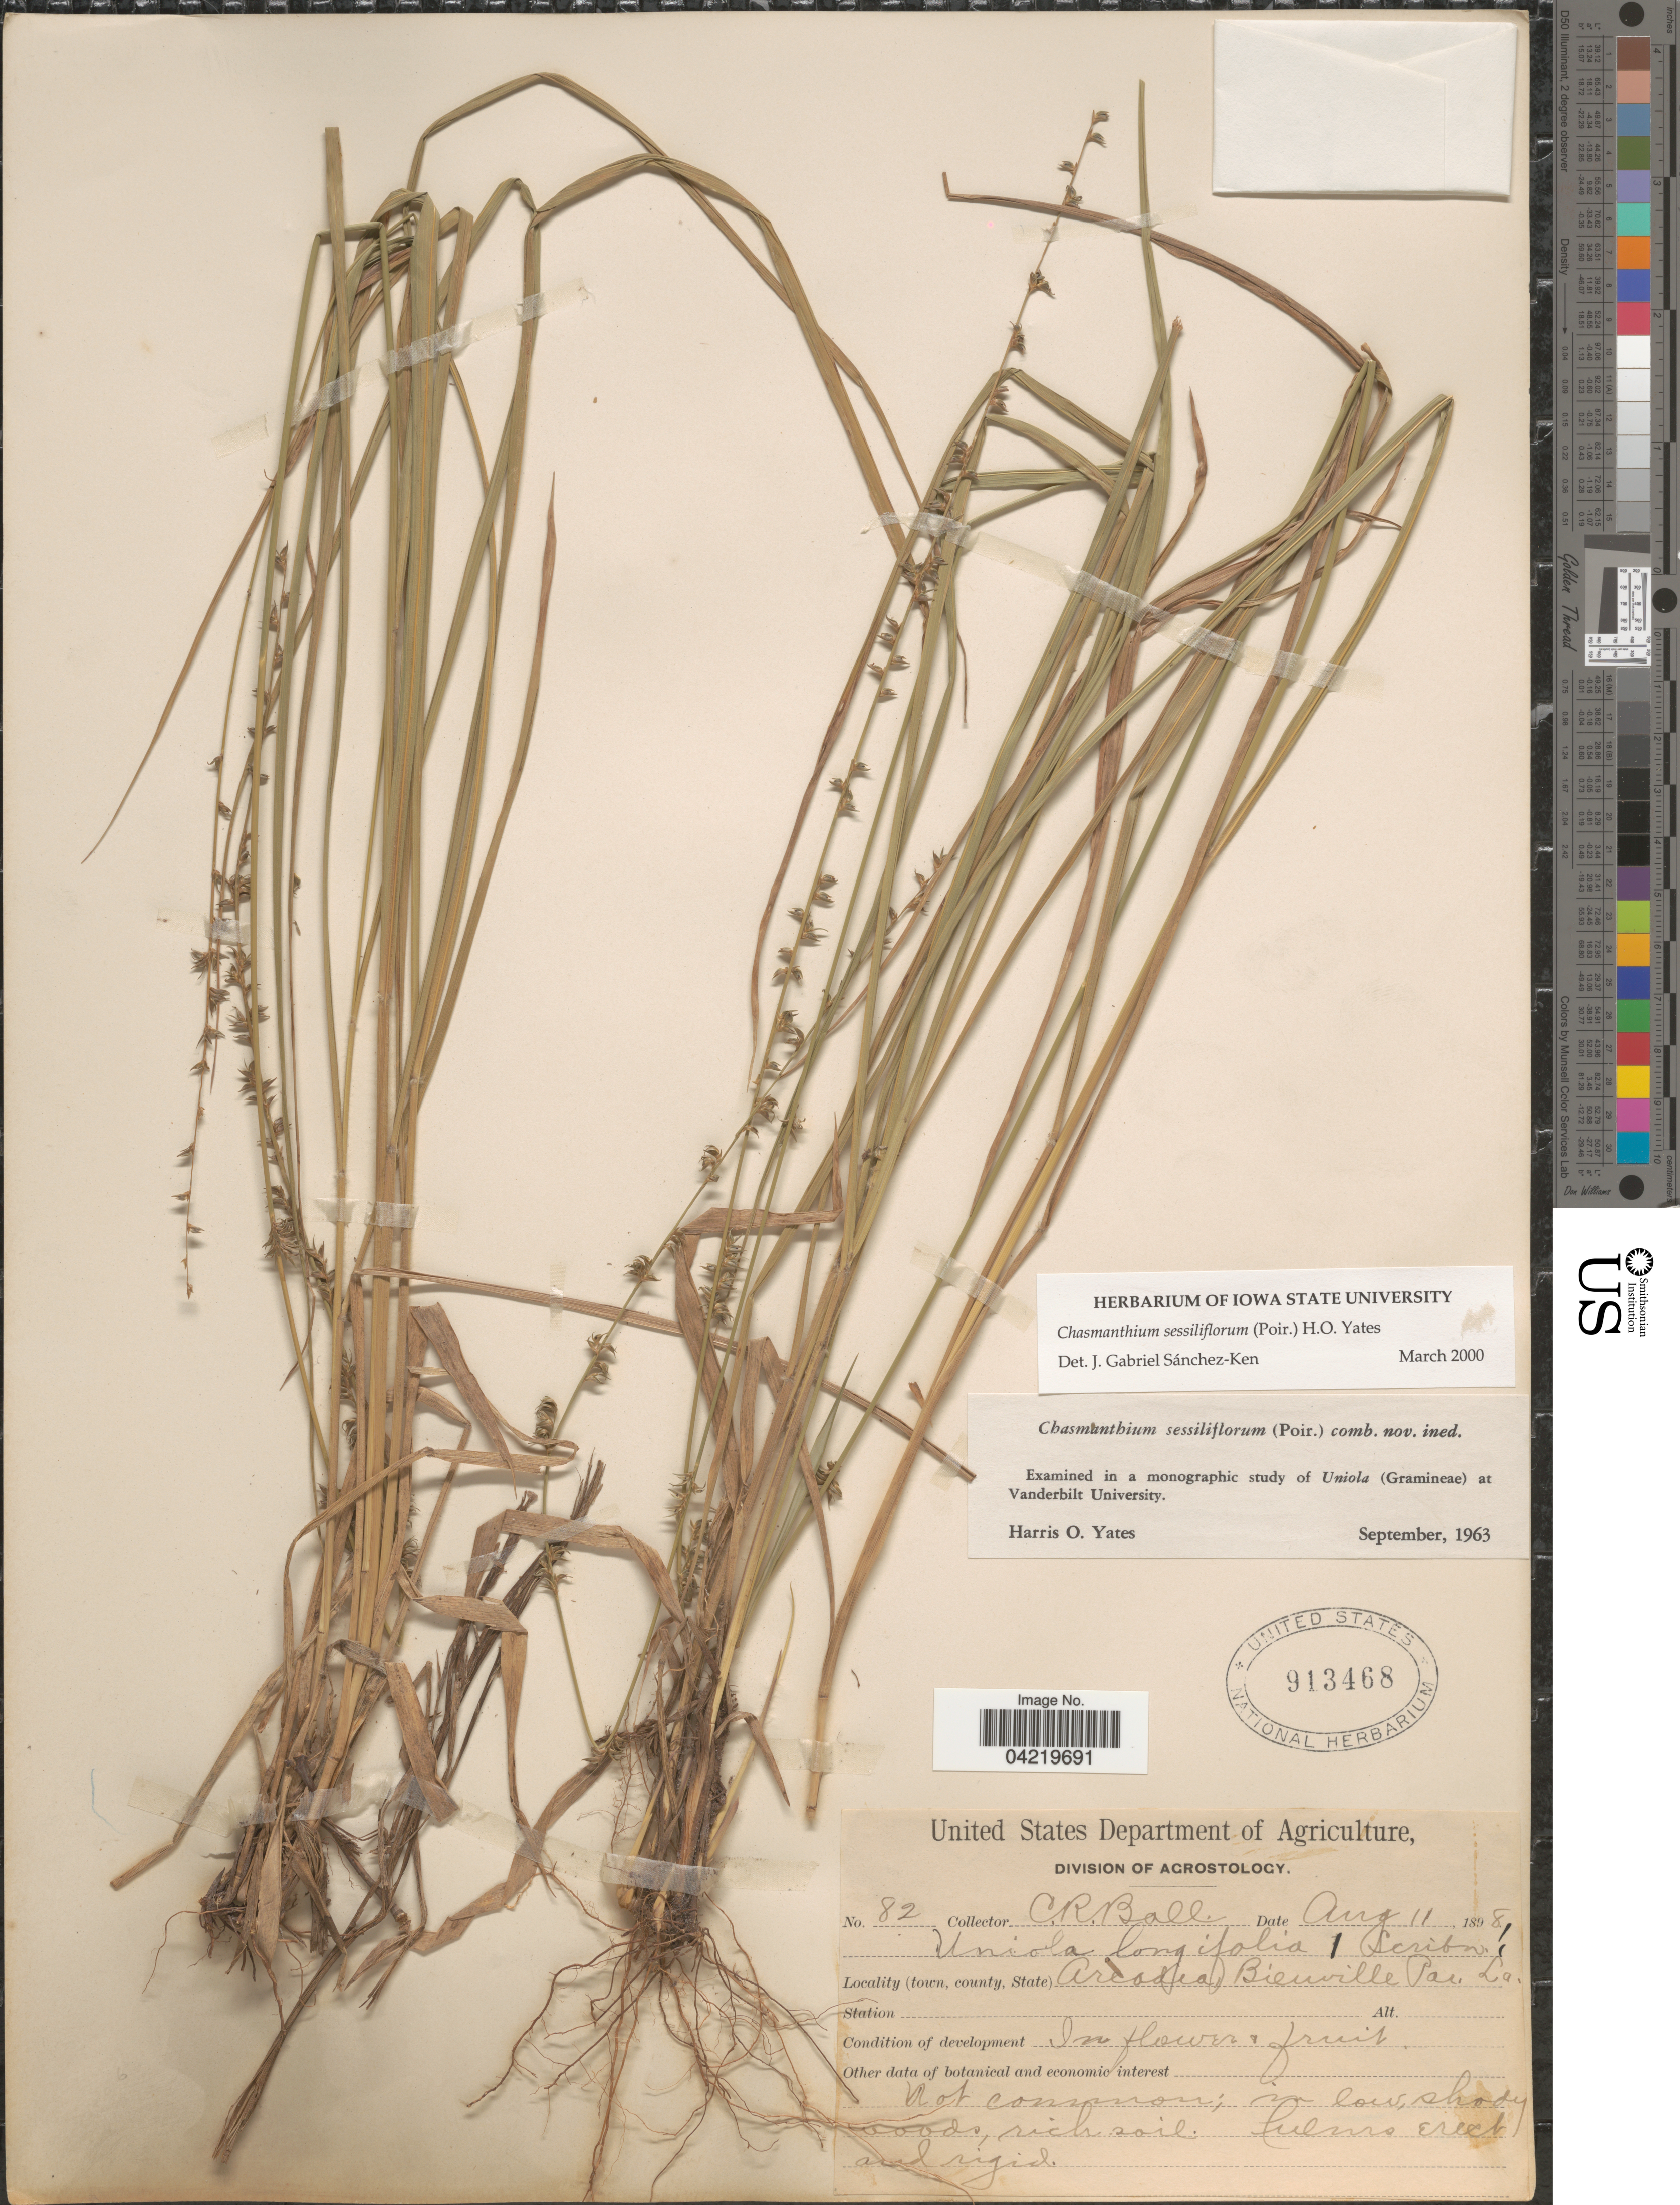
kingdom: Plantae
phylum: Tracheophyta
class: Liliopsida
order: Poales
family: Poaceae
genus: Chasmanthium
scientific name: Chasmanthium laxum subsp. sessiliflorum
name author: (L.) H.O. Yates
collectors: C. R. Ball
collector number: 82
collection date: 1898-08-11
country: United States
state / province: Louisiana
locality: Arcadia, Bienville Par.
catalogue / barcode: US 913468